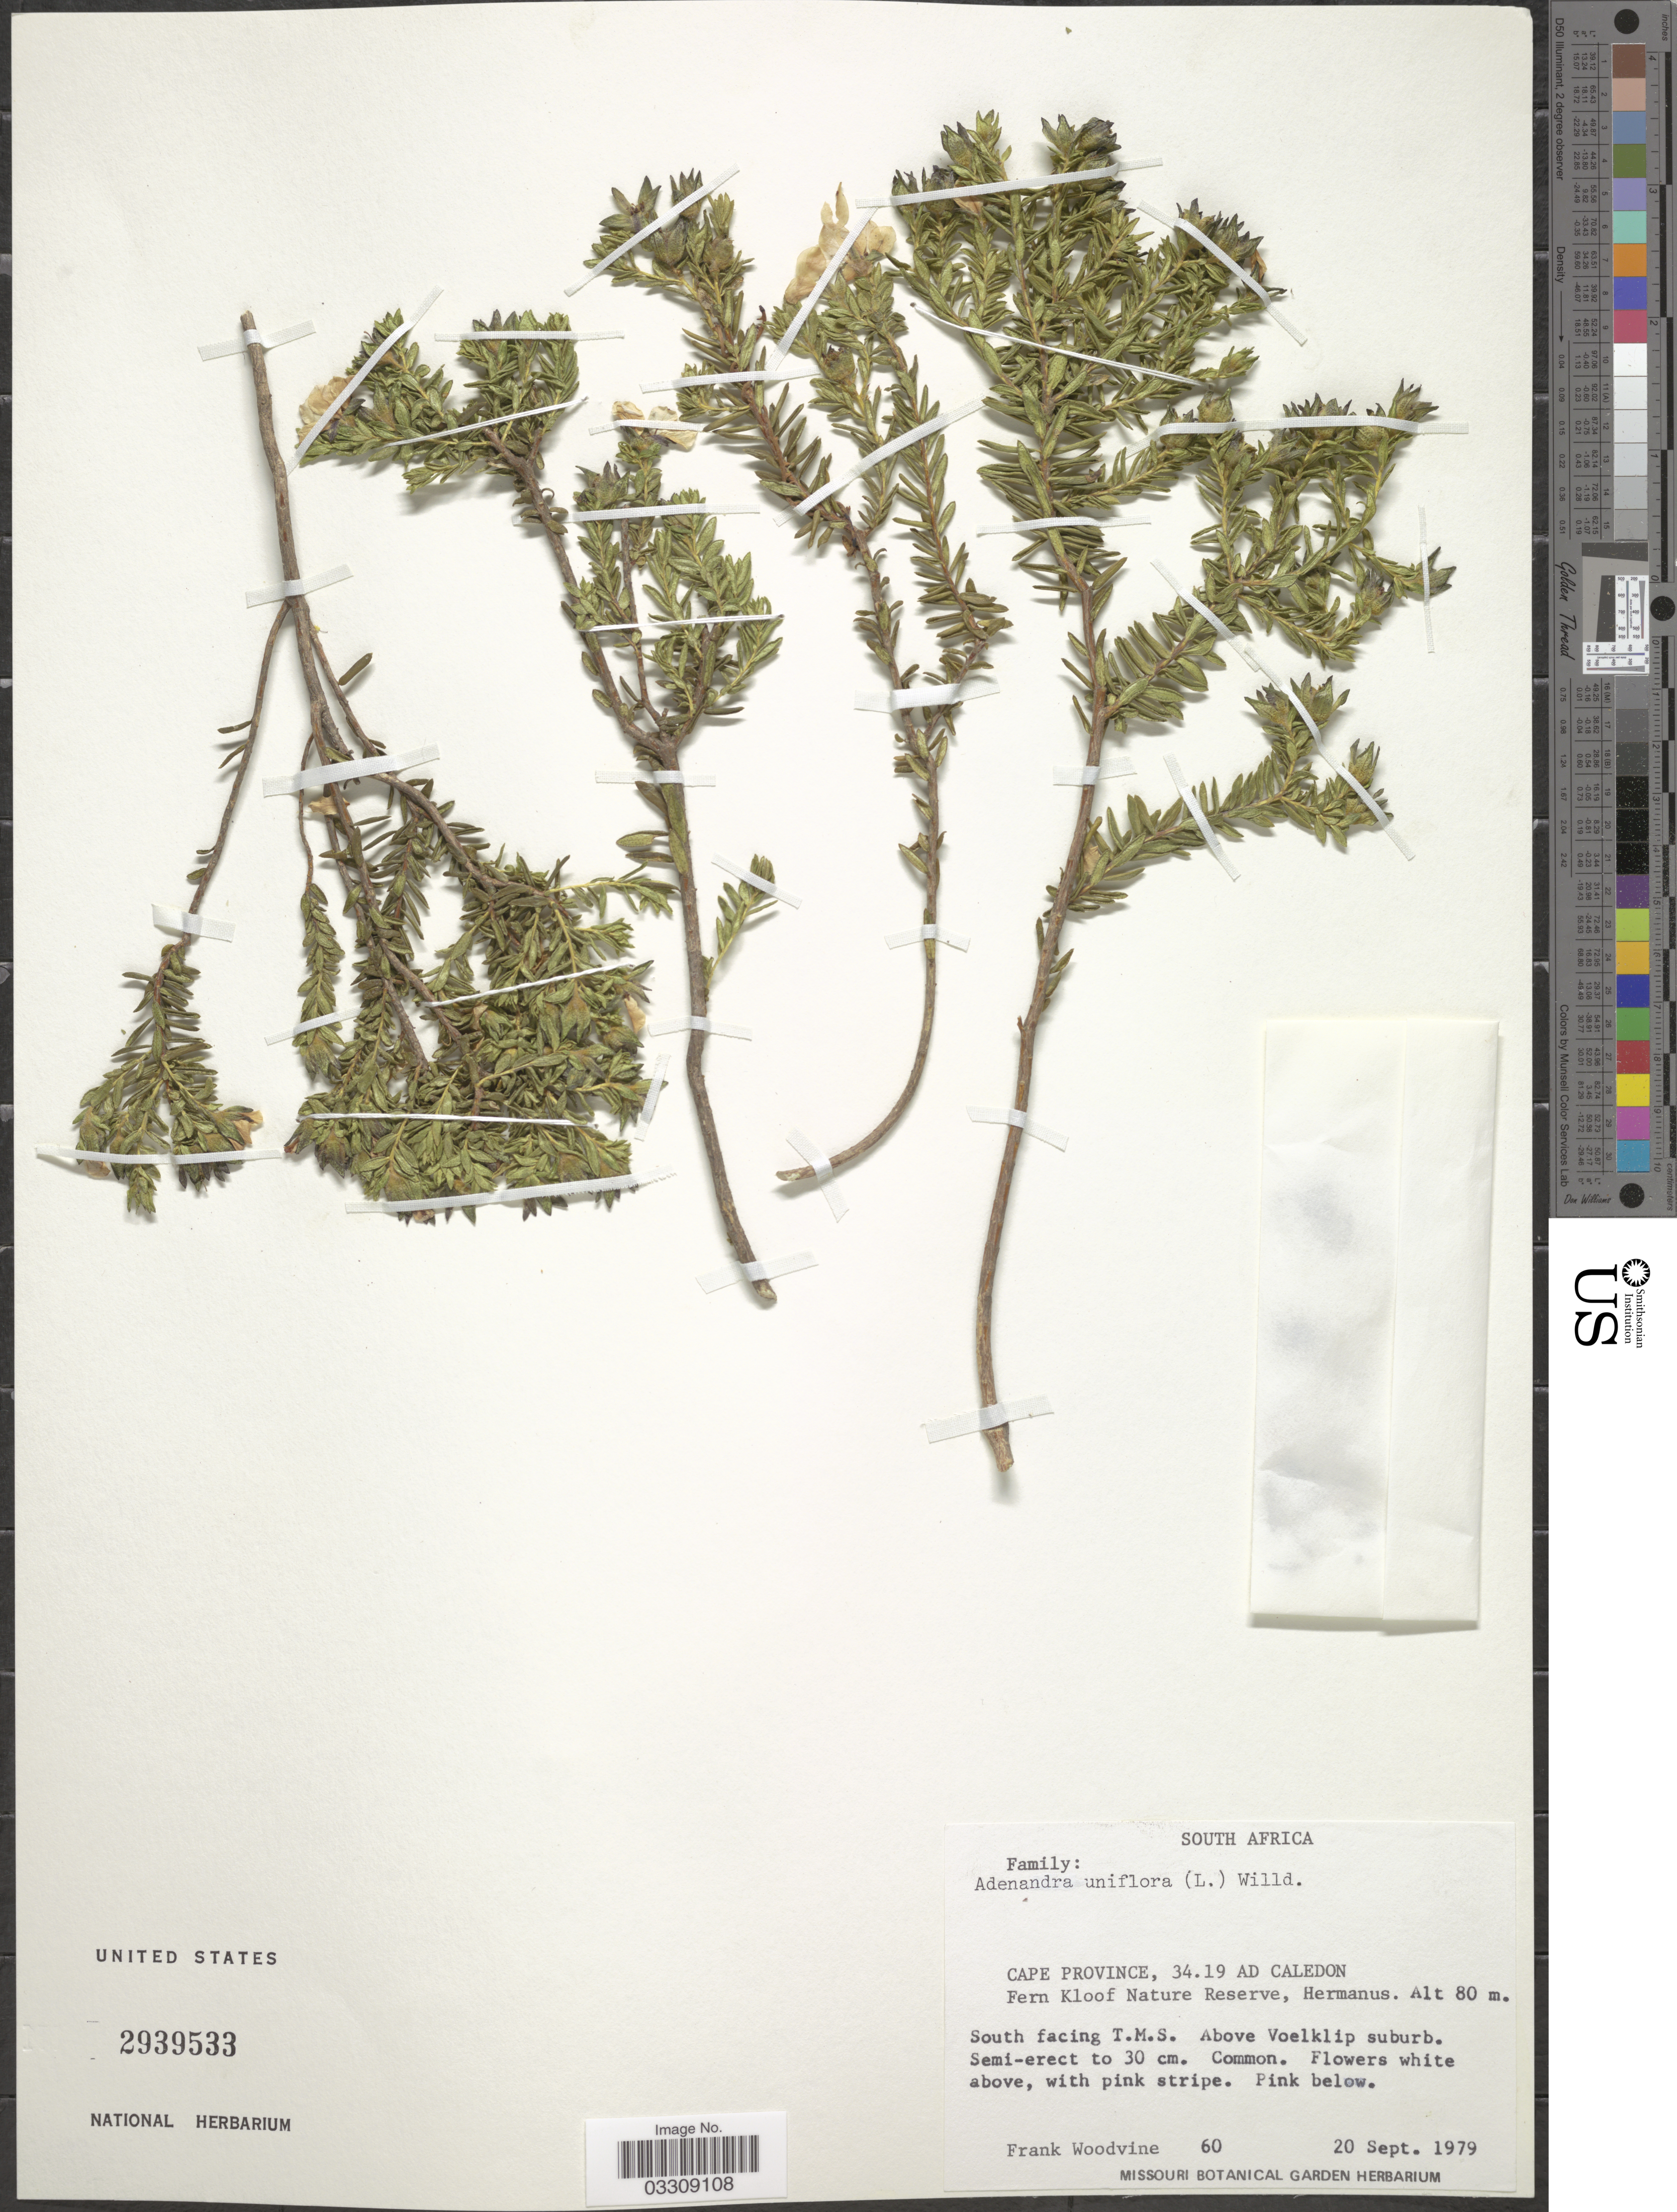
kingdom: Plantae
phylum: Tracheophyta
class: Magnoliopsida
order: Sapindales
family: Rutaceae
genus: Adenandra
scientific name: Adenandra uniflora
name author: (L.) Willd.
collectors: F. Woodvine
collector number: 60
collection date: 1979-09-20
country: South Africa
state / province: Western Cape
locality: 34.19 AD Caledon. Fern Kloof Nature Reserve, Hermanus. South facing T.M.S. Above Voelklip suburb.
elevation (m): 80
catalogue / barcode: US 2939533